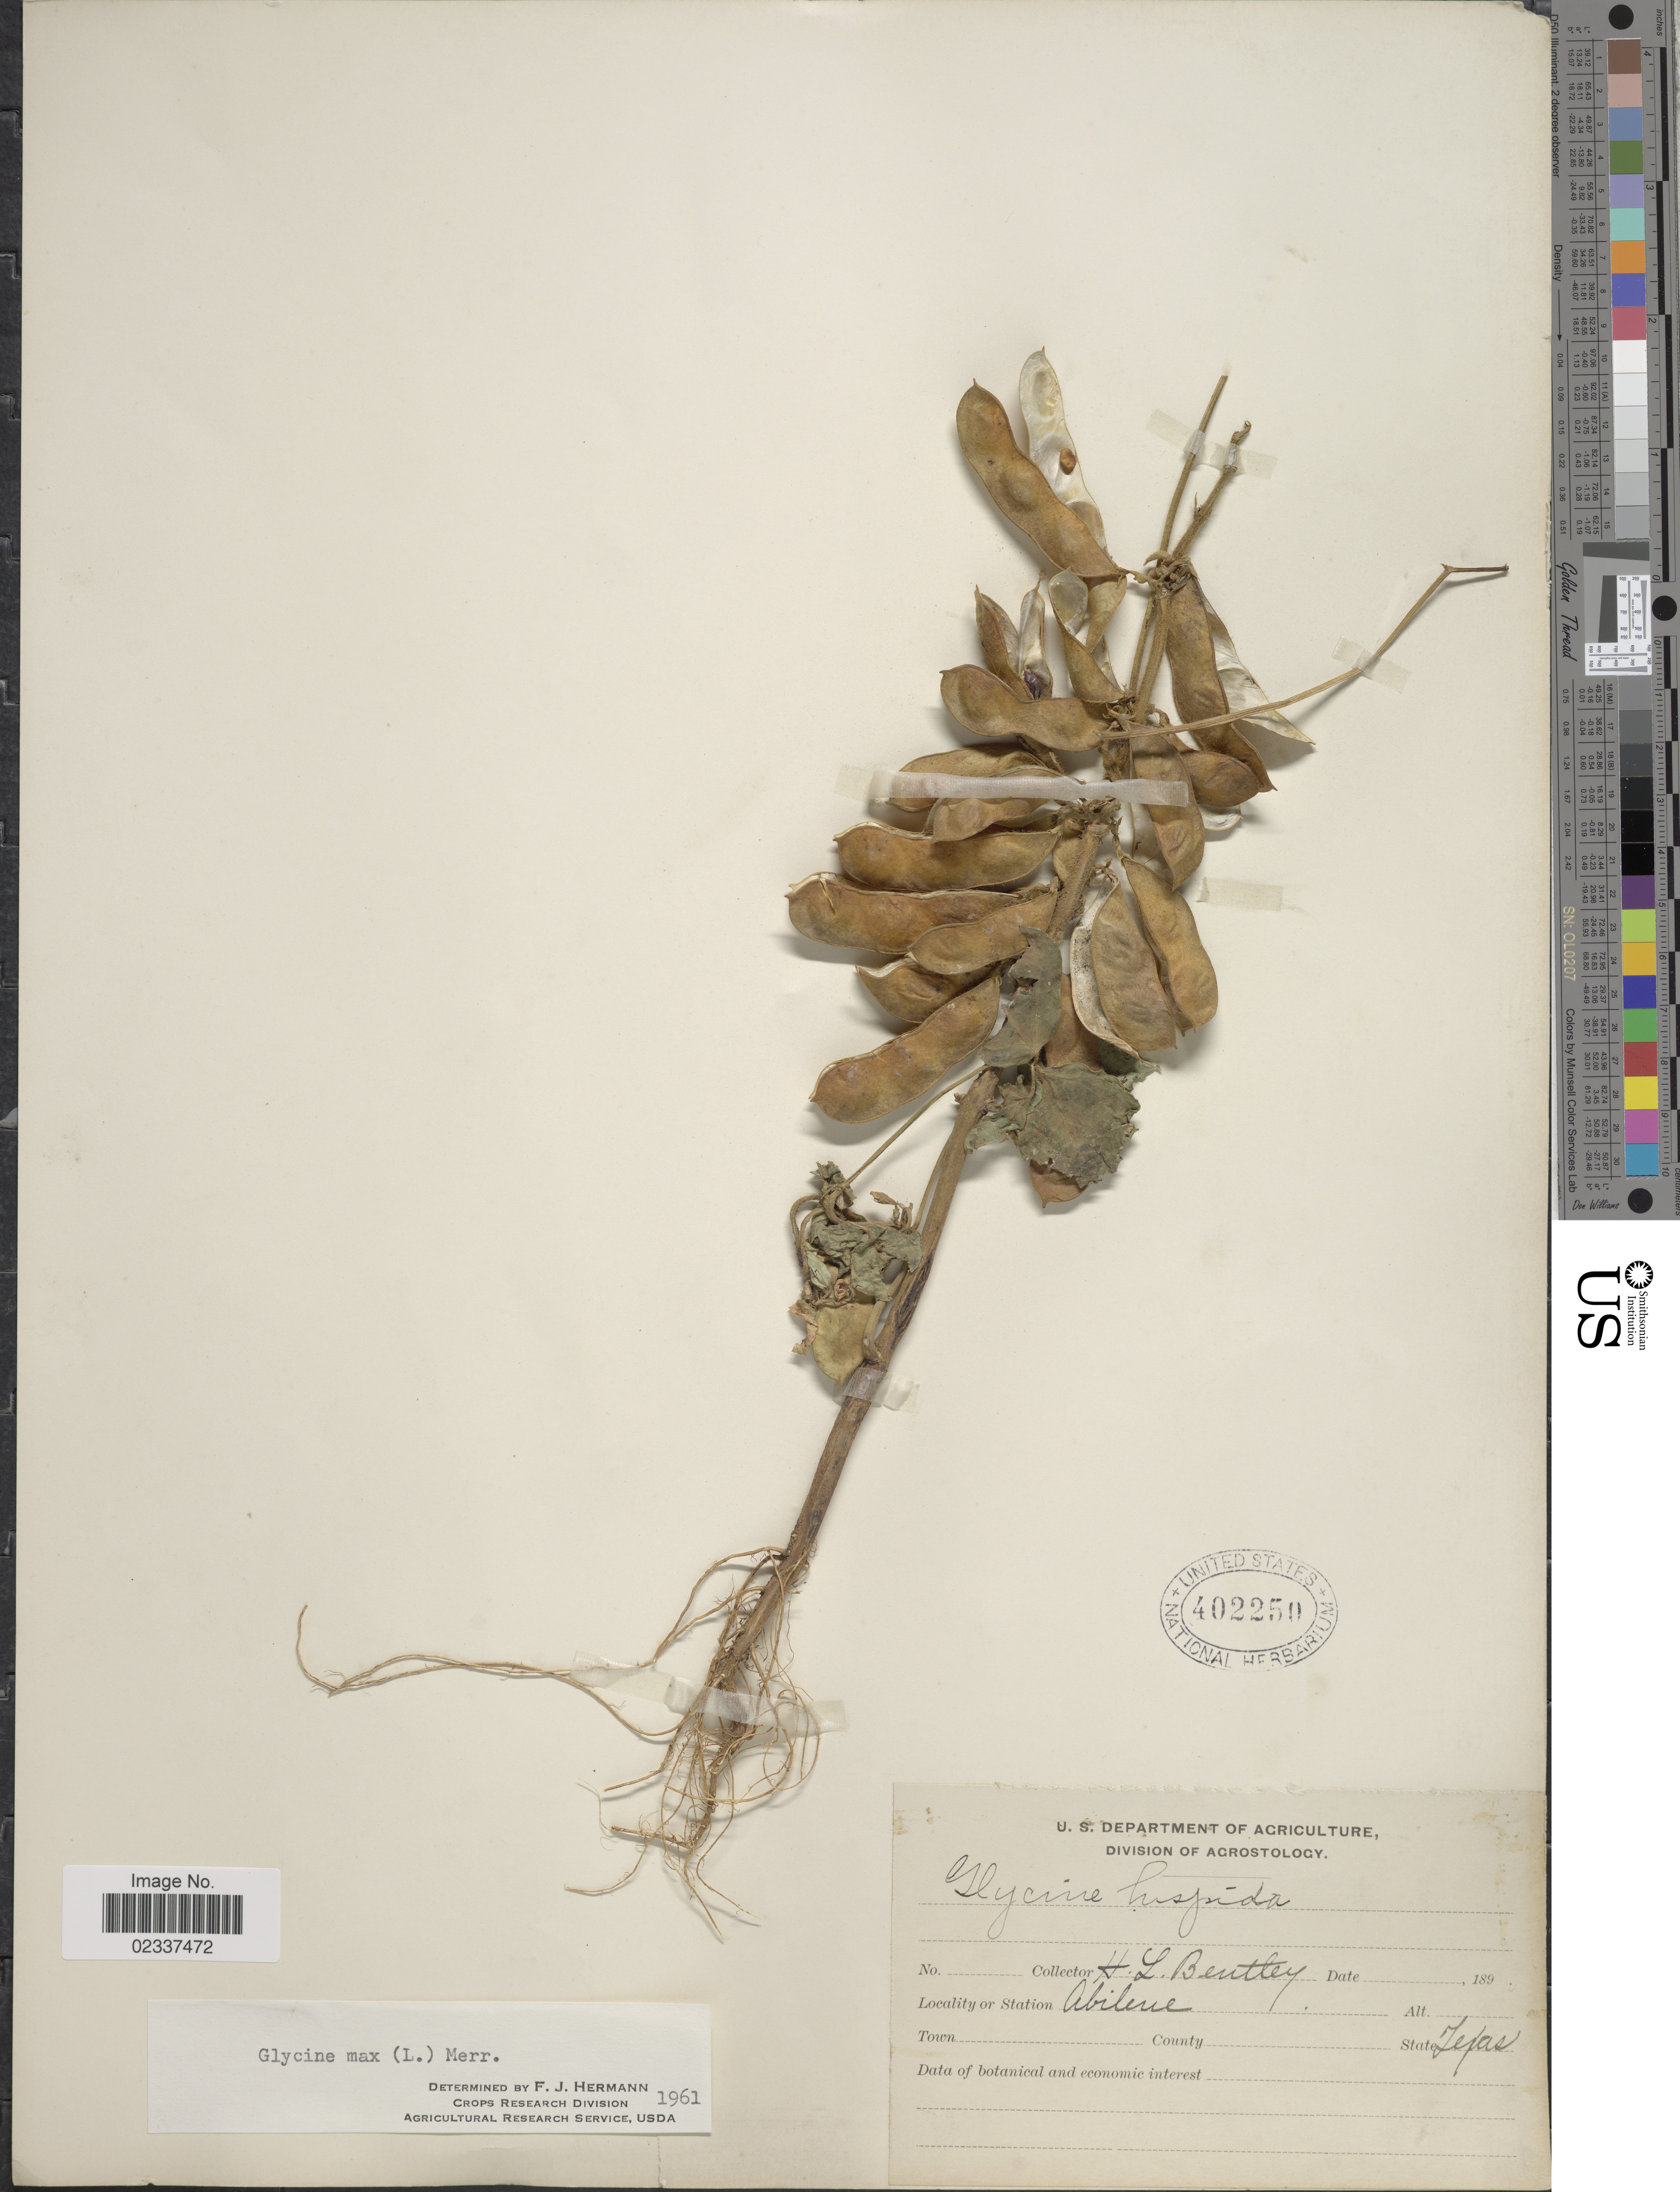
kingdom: Plantae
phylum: Tracheophyta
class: Magnoliopsida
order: Fabales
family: Fabaceae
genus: Glycine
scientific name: Glycine max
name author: (L.) Merr.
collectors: H. Bentley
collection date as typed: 189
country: United States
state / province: Texas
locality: Abilene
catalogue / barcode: US 402250